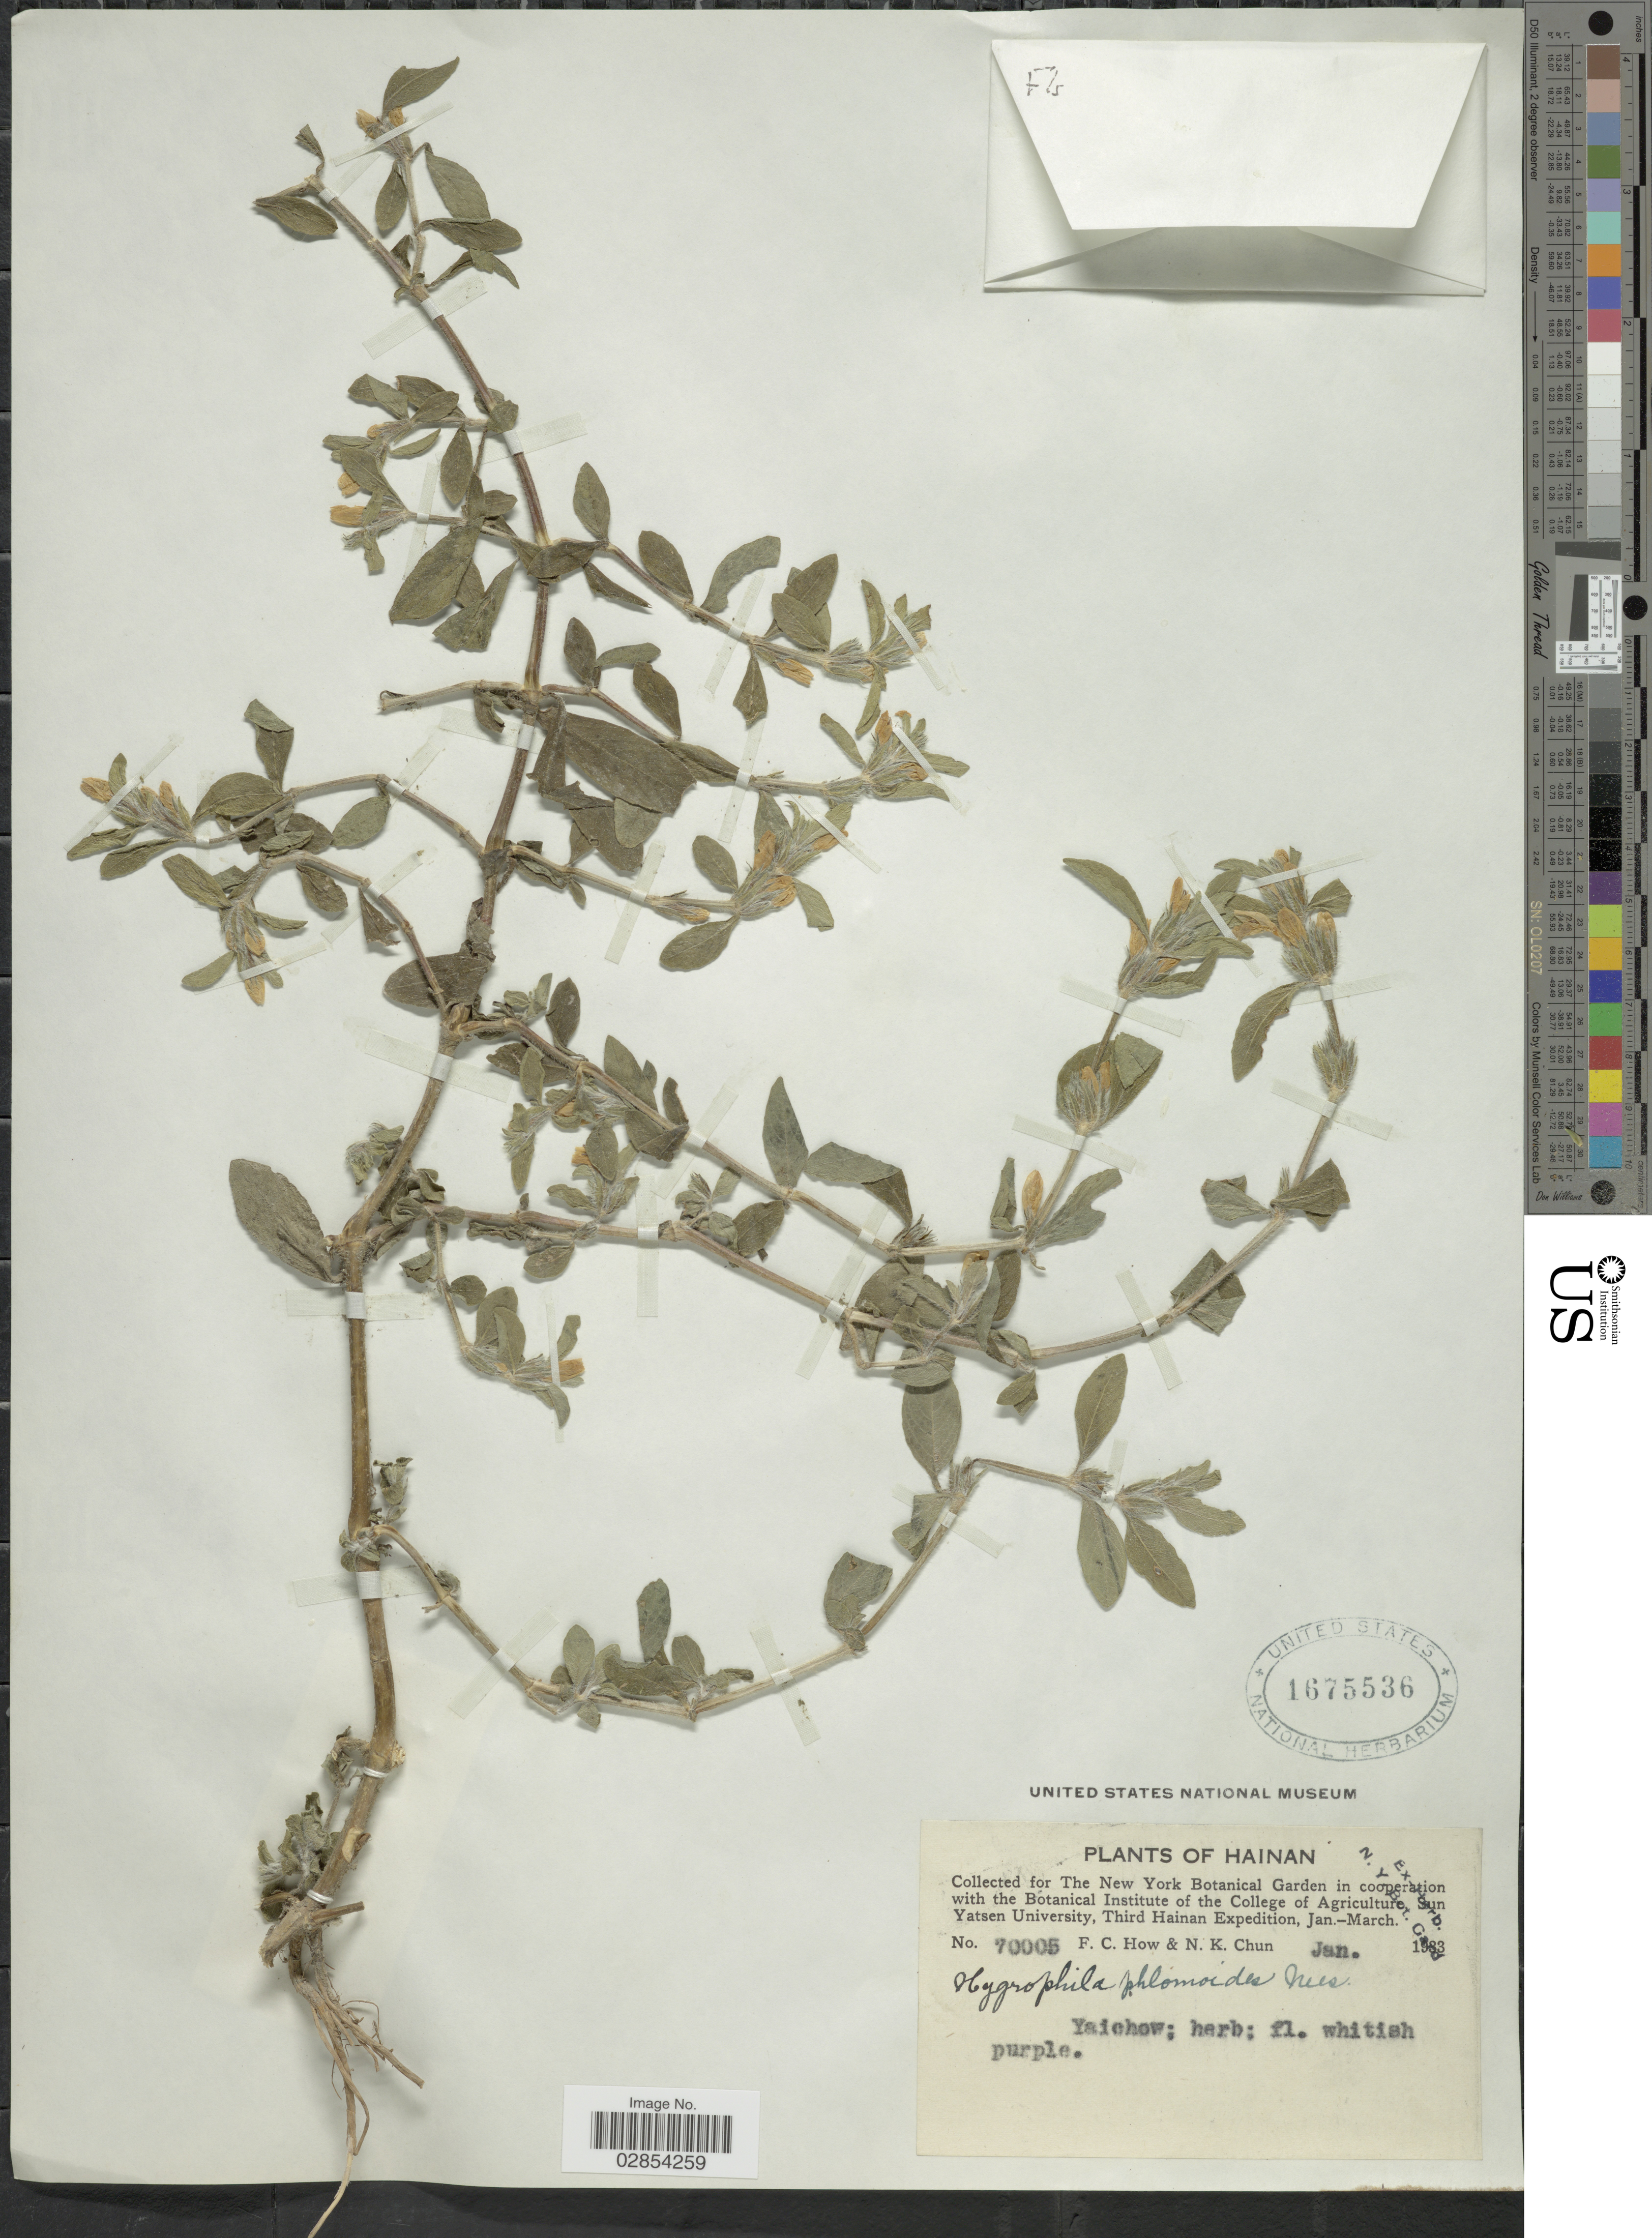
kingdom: Plantae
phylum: Tracheophyta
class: Magnoliopsida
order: Lamiales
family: Acanthaceae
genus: Hygrophila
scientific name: Hygrophila phlomoides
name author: Nees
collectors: F. C. How & N. K. Chun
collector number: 70005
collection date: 1983-06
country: China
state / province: Hainan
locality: Yaichow.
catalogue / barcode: US 1675536